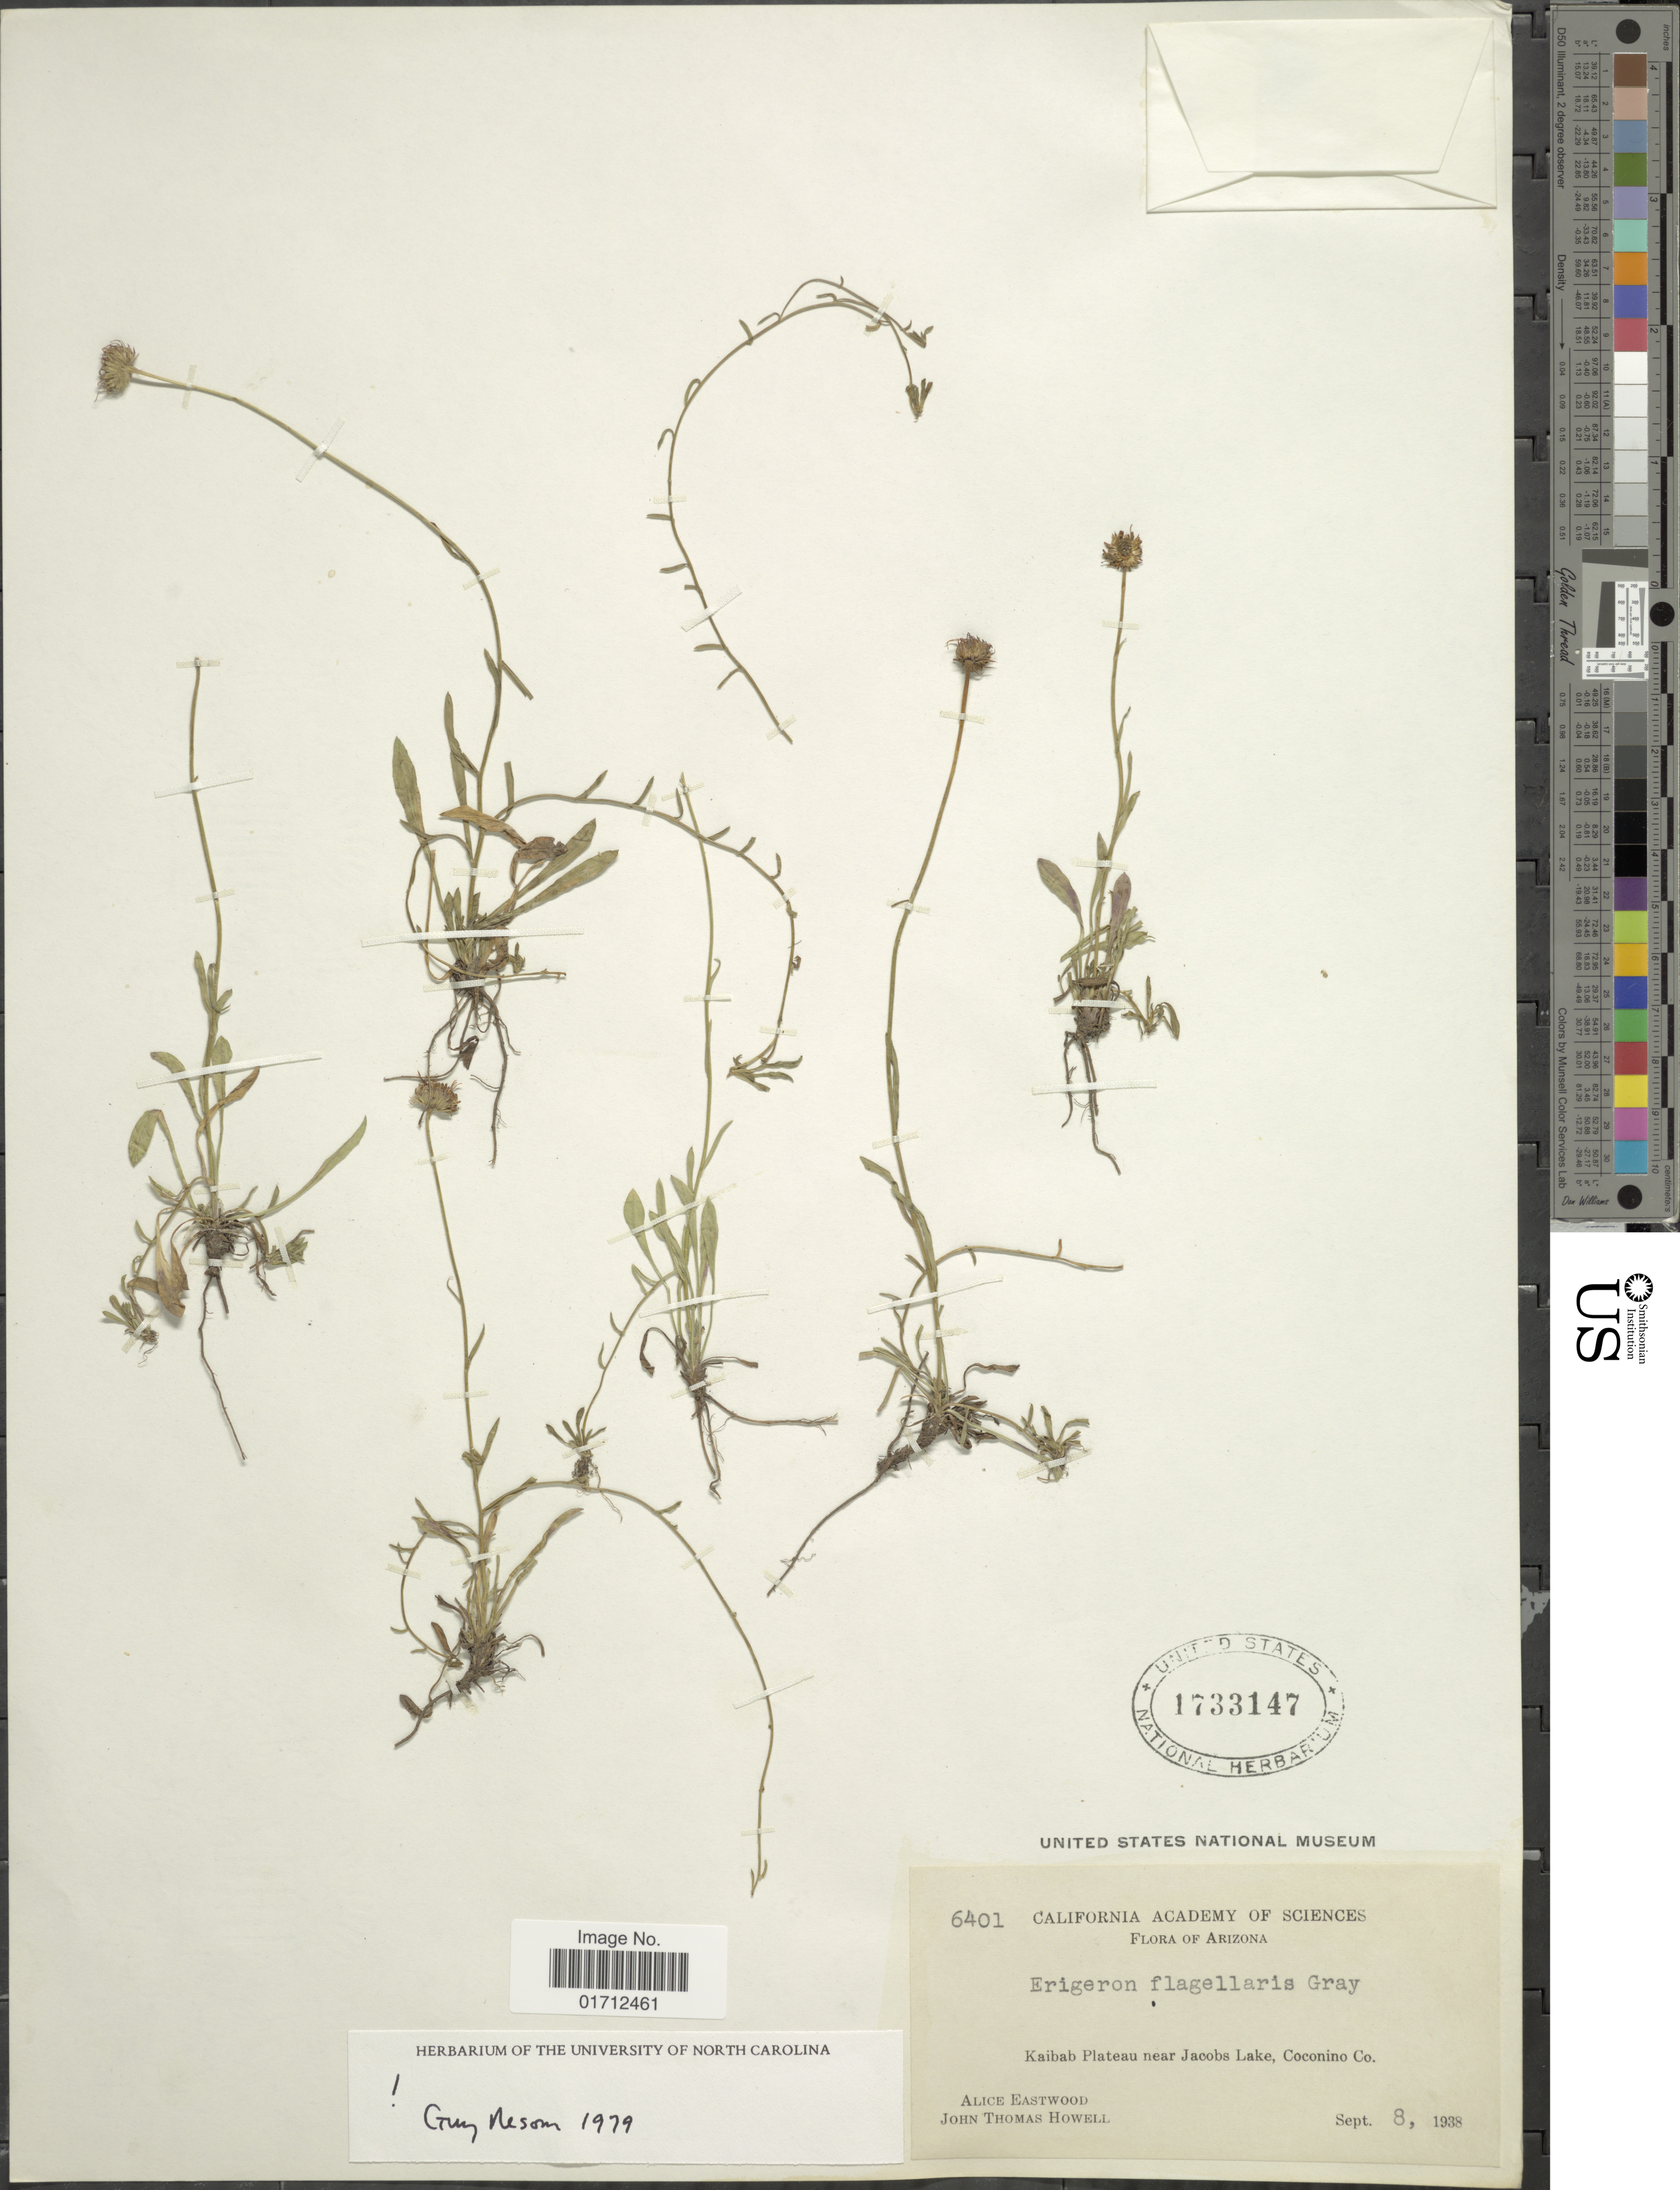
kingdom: Plantae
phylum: Tracheophyta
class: Magnoliopsida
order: Asterales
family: Asteraceae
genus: Erigeron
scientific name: Erigeron flagellaris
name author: A. Gray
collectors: A. Eastwood & J. T. Howell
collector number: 6401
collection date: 1938-09-08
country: United States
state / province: Arizona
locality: Kaibab Plateau near Jacobs Lake, Coconino Co.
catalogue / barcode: US 1733147